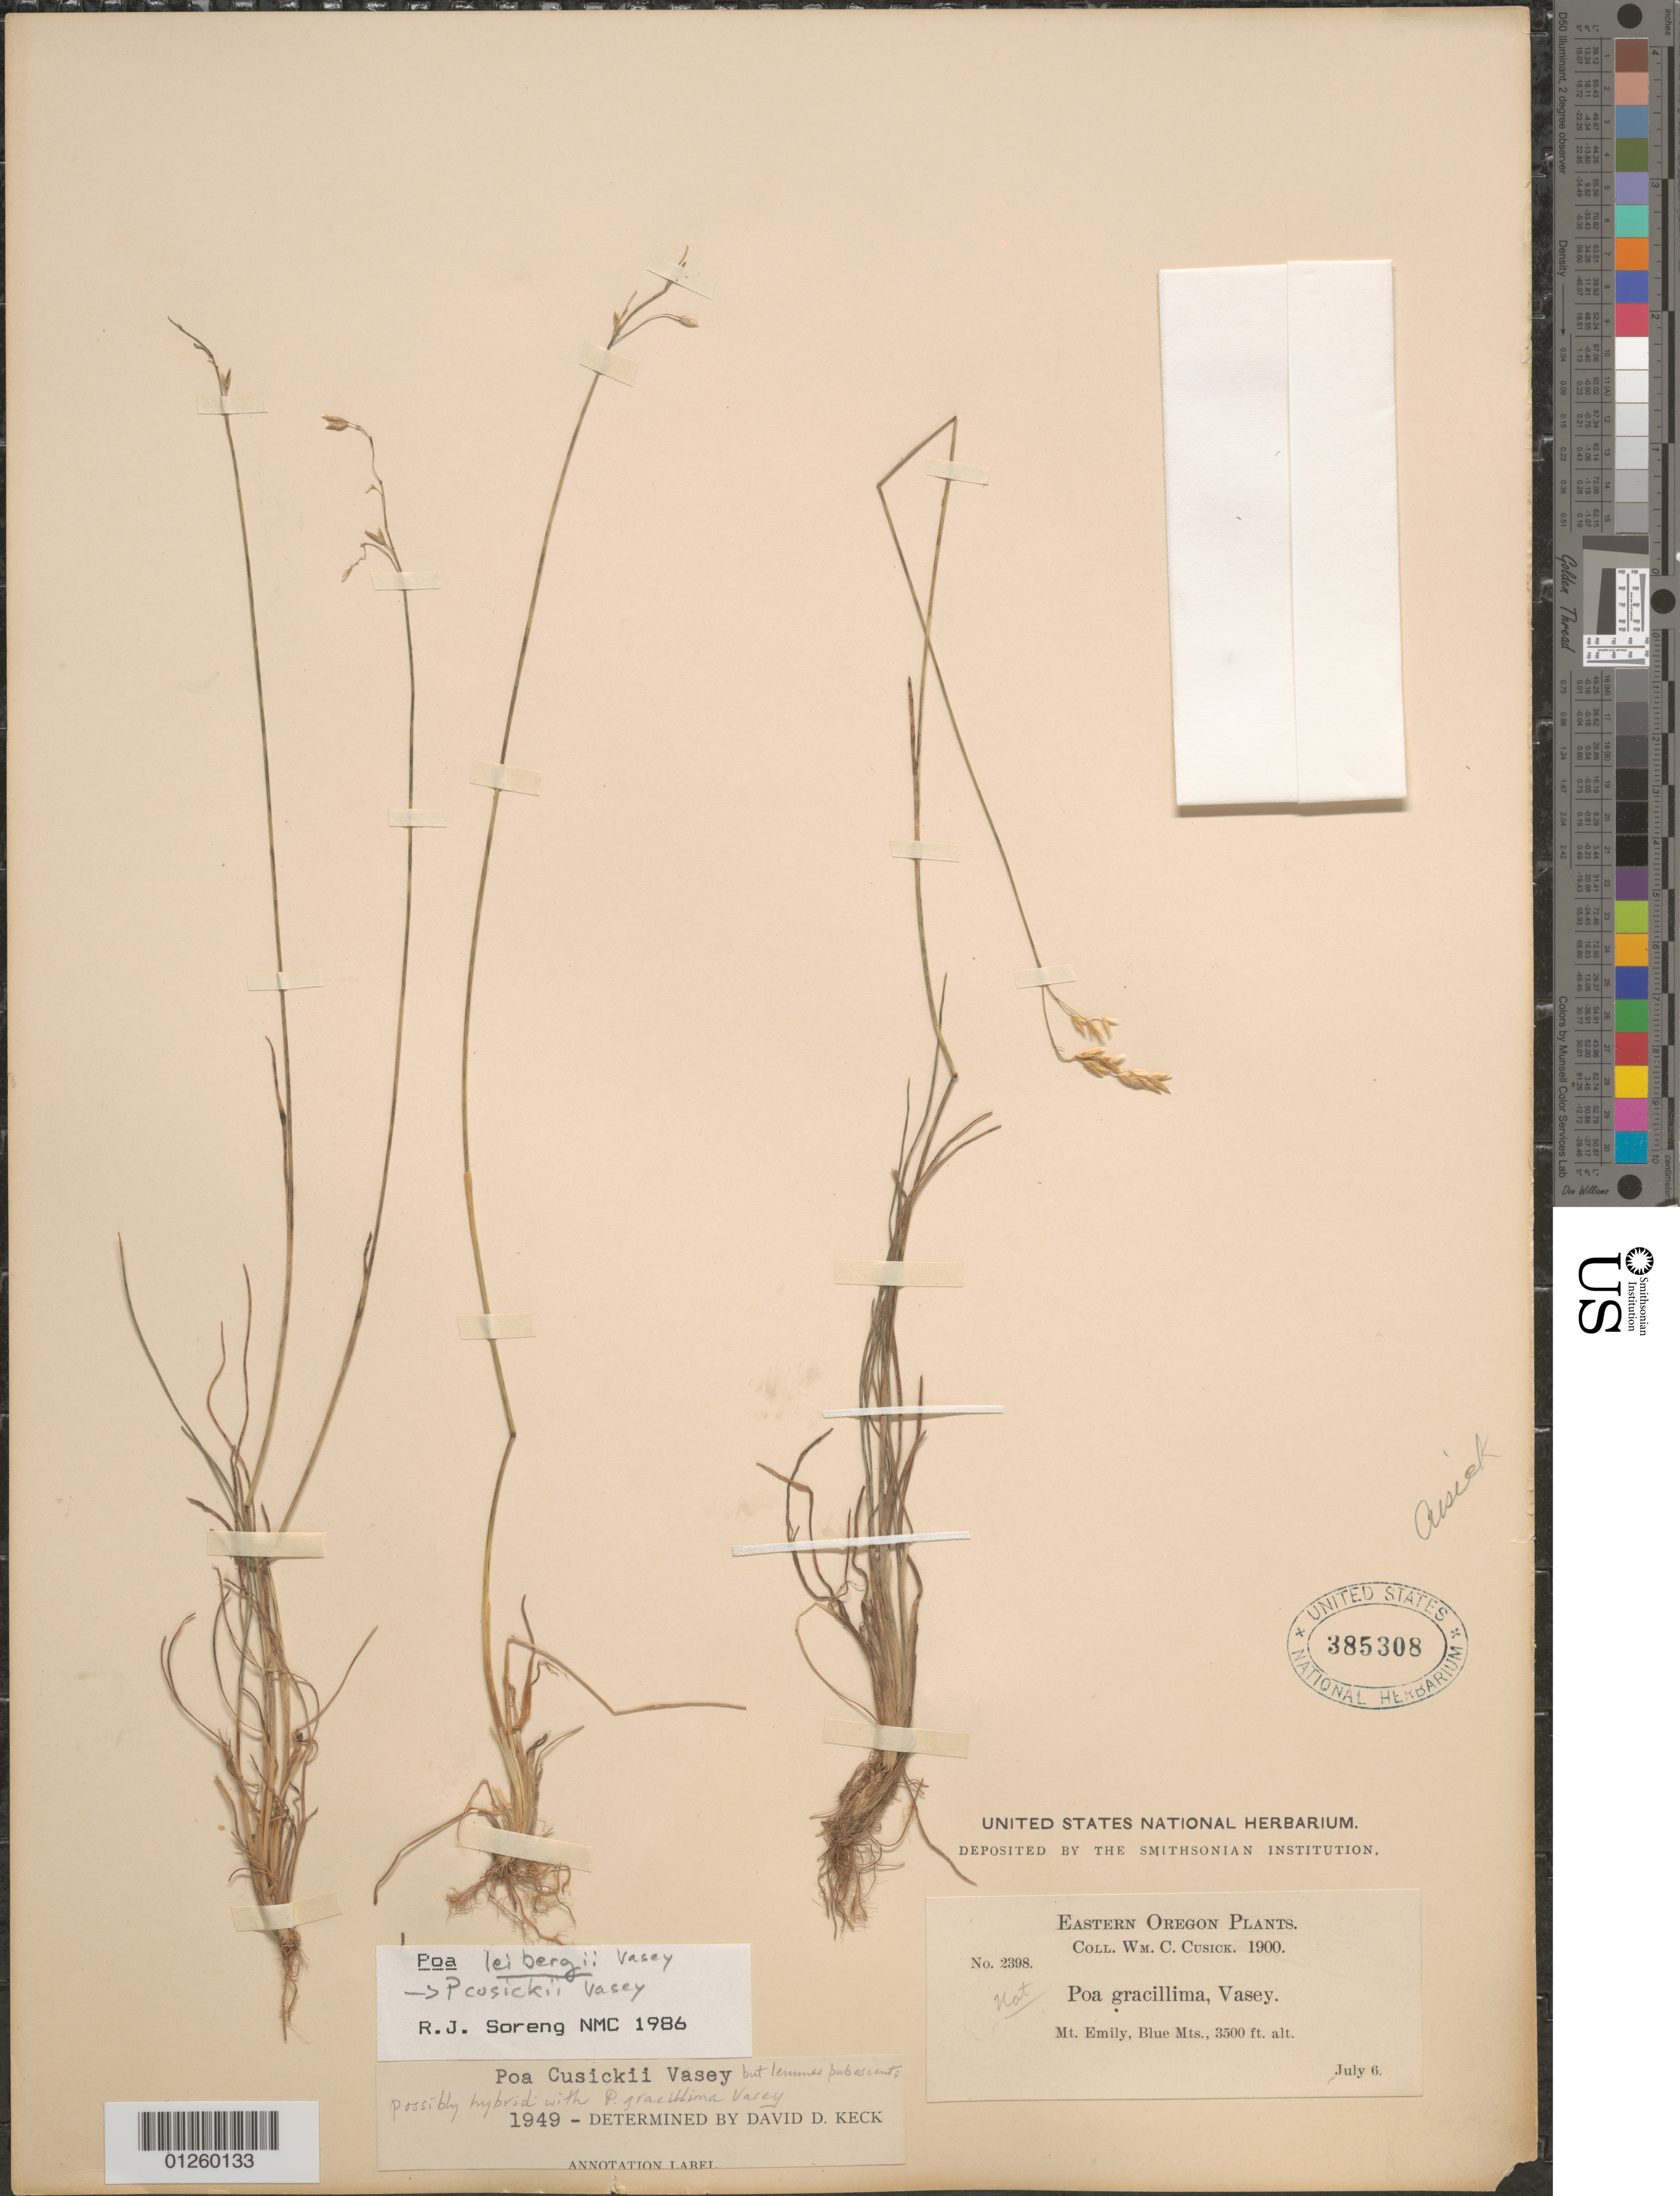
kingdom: Plantae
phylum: Tracheophyta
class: Liliopsida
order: Poales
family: Poaceae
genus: Poa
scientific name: Poa leibergii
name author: Scribn.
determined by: Soreng, Robert J., Research Associate (BOT), Smithsonian Institution - National Museum of Natural History (UNITED STATES)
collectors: W. C. Cusick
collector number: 2398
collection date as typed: July 6, 1900.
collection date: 1900-07-06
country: United States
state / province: Oregon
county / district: Union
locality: Mt. Emily, Blue Mts.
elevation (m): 1067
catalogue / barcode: US 385308